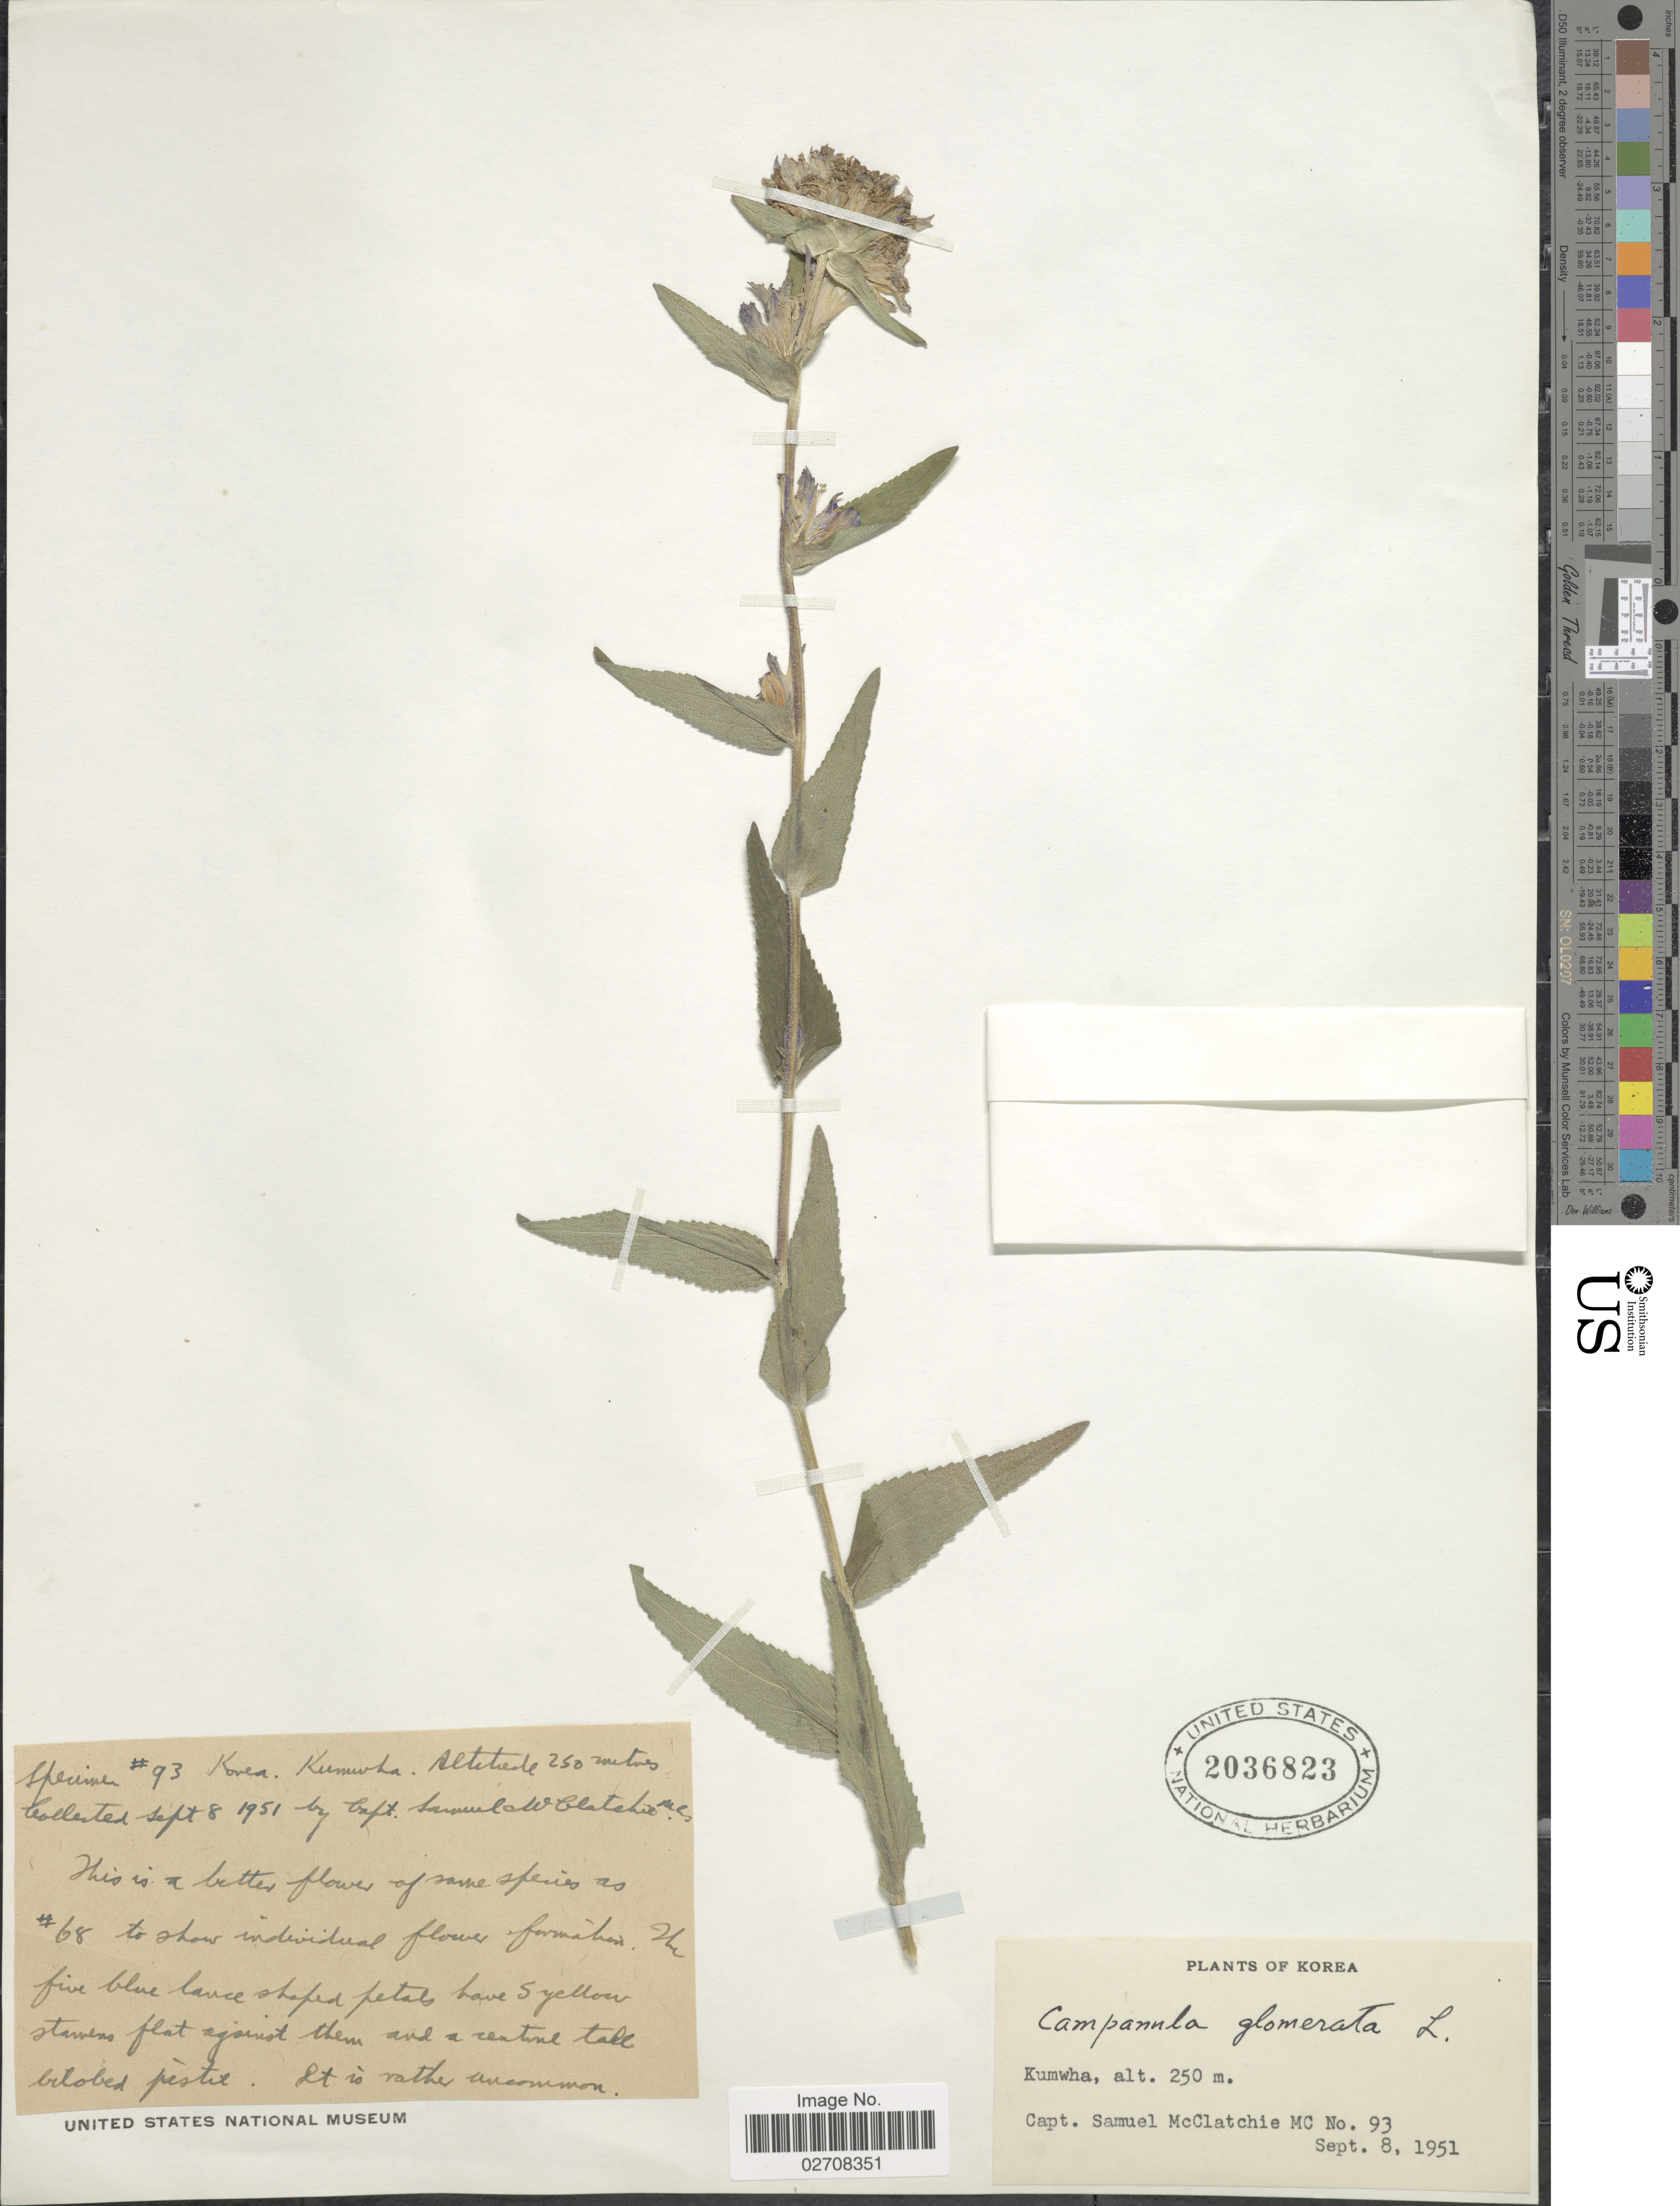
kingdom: Plantae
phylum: Tracheophyta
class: Magnoliopsida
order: Asterales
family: Campanulaceae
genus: Campanula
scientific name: Campanula glomerata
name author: L.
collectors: S. McClatchie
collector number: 93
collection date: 1951-09-08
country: South Korea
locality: Kumwha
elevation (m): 250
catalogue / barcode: US 2036823